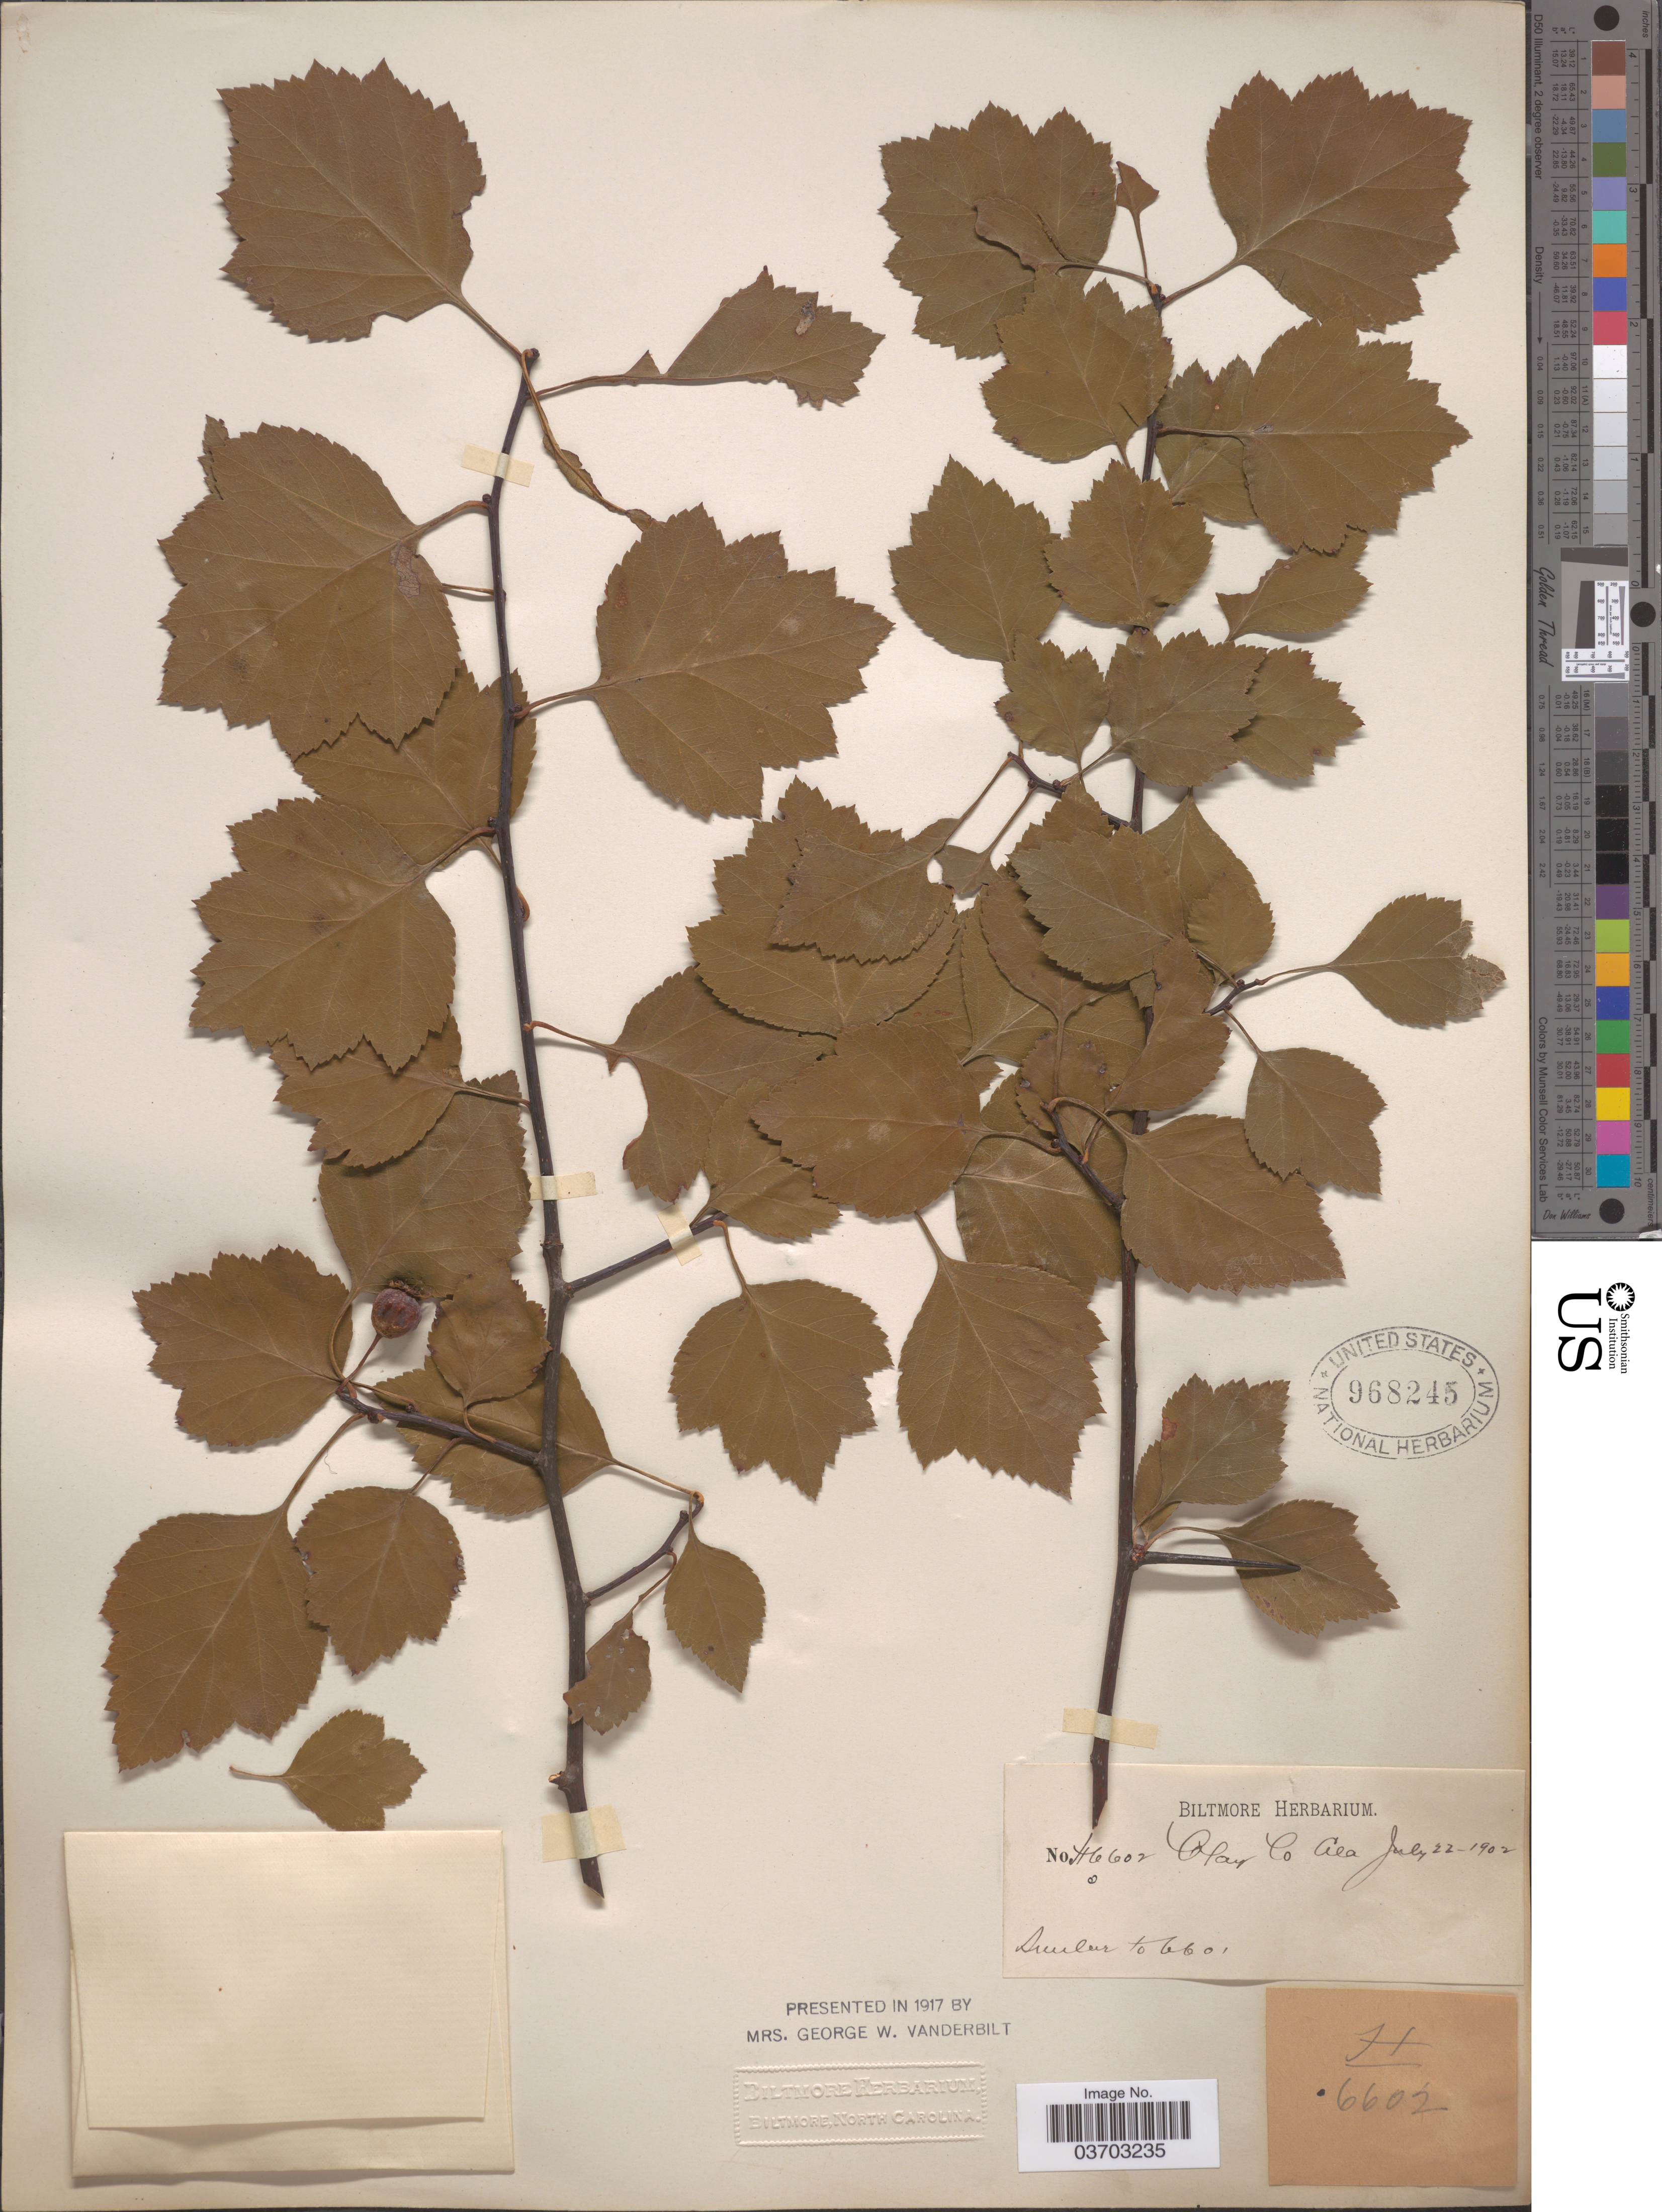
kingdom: Plantae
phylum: Tracheophyta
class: Magnoliopsida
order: Rosales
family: Rosaceae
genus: Crataegus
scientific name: Crataegus sp.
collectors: ex herb. Biltmore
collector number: H6602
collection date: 1902-07-22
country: United States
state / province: Alabama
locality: Clay Co.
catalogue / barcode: US 968245